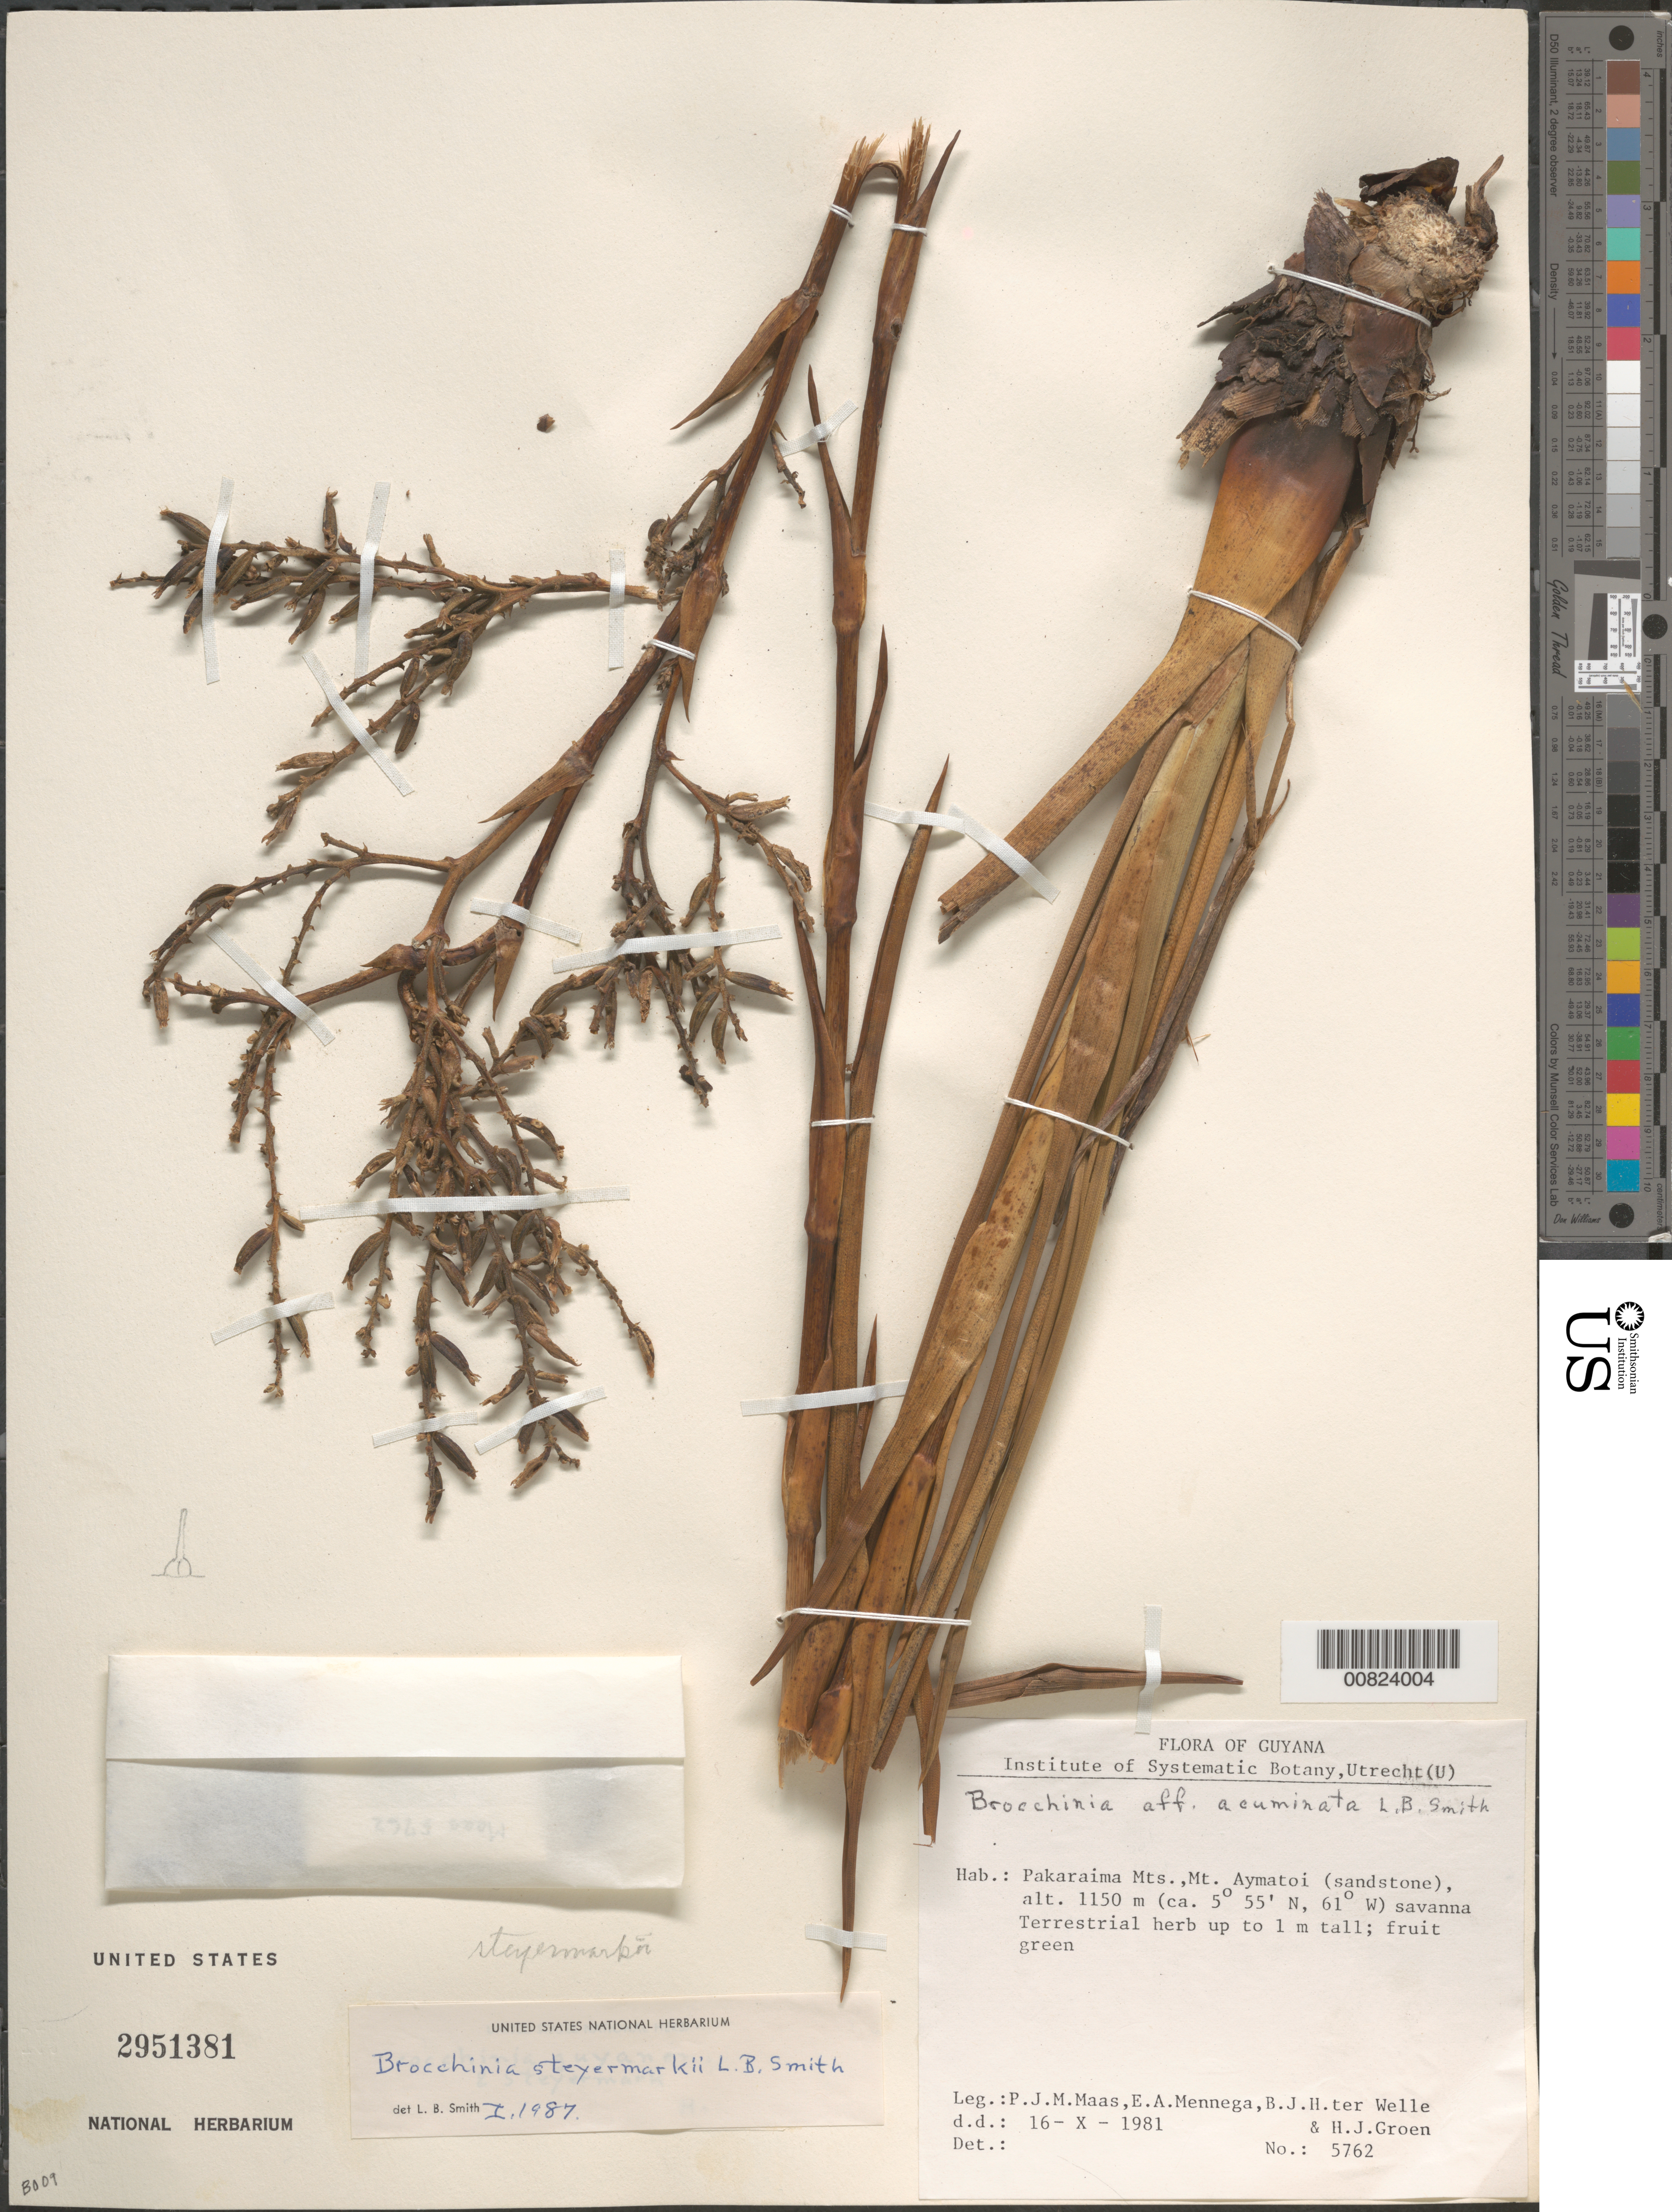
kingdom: Plantae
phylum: Tracheophyta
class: Liliopsida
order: Poales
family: Bromeliaceae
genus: Brocchinia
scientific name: Brocchinia steyermarkii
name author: L.B. Sm.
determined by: Smith, Lyman B., (US), NMNH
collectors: P. Maas, E. A. Mennega, B. Welle & H. Groen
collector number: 5762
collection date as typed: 16-Oct-81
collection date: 1981-10-16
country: Guyana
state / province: Cuyuni-Mazaruni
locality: Mt. Aymatoi, Pakaraima Mts.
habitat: Savanna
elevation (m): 1150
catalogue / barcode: US 2951381